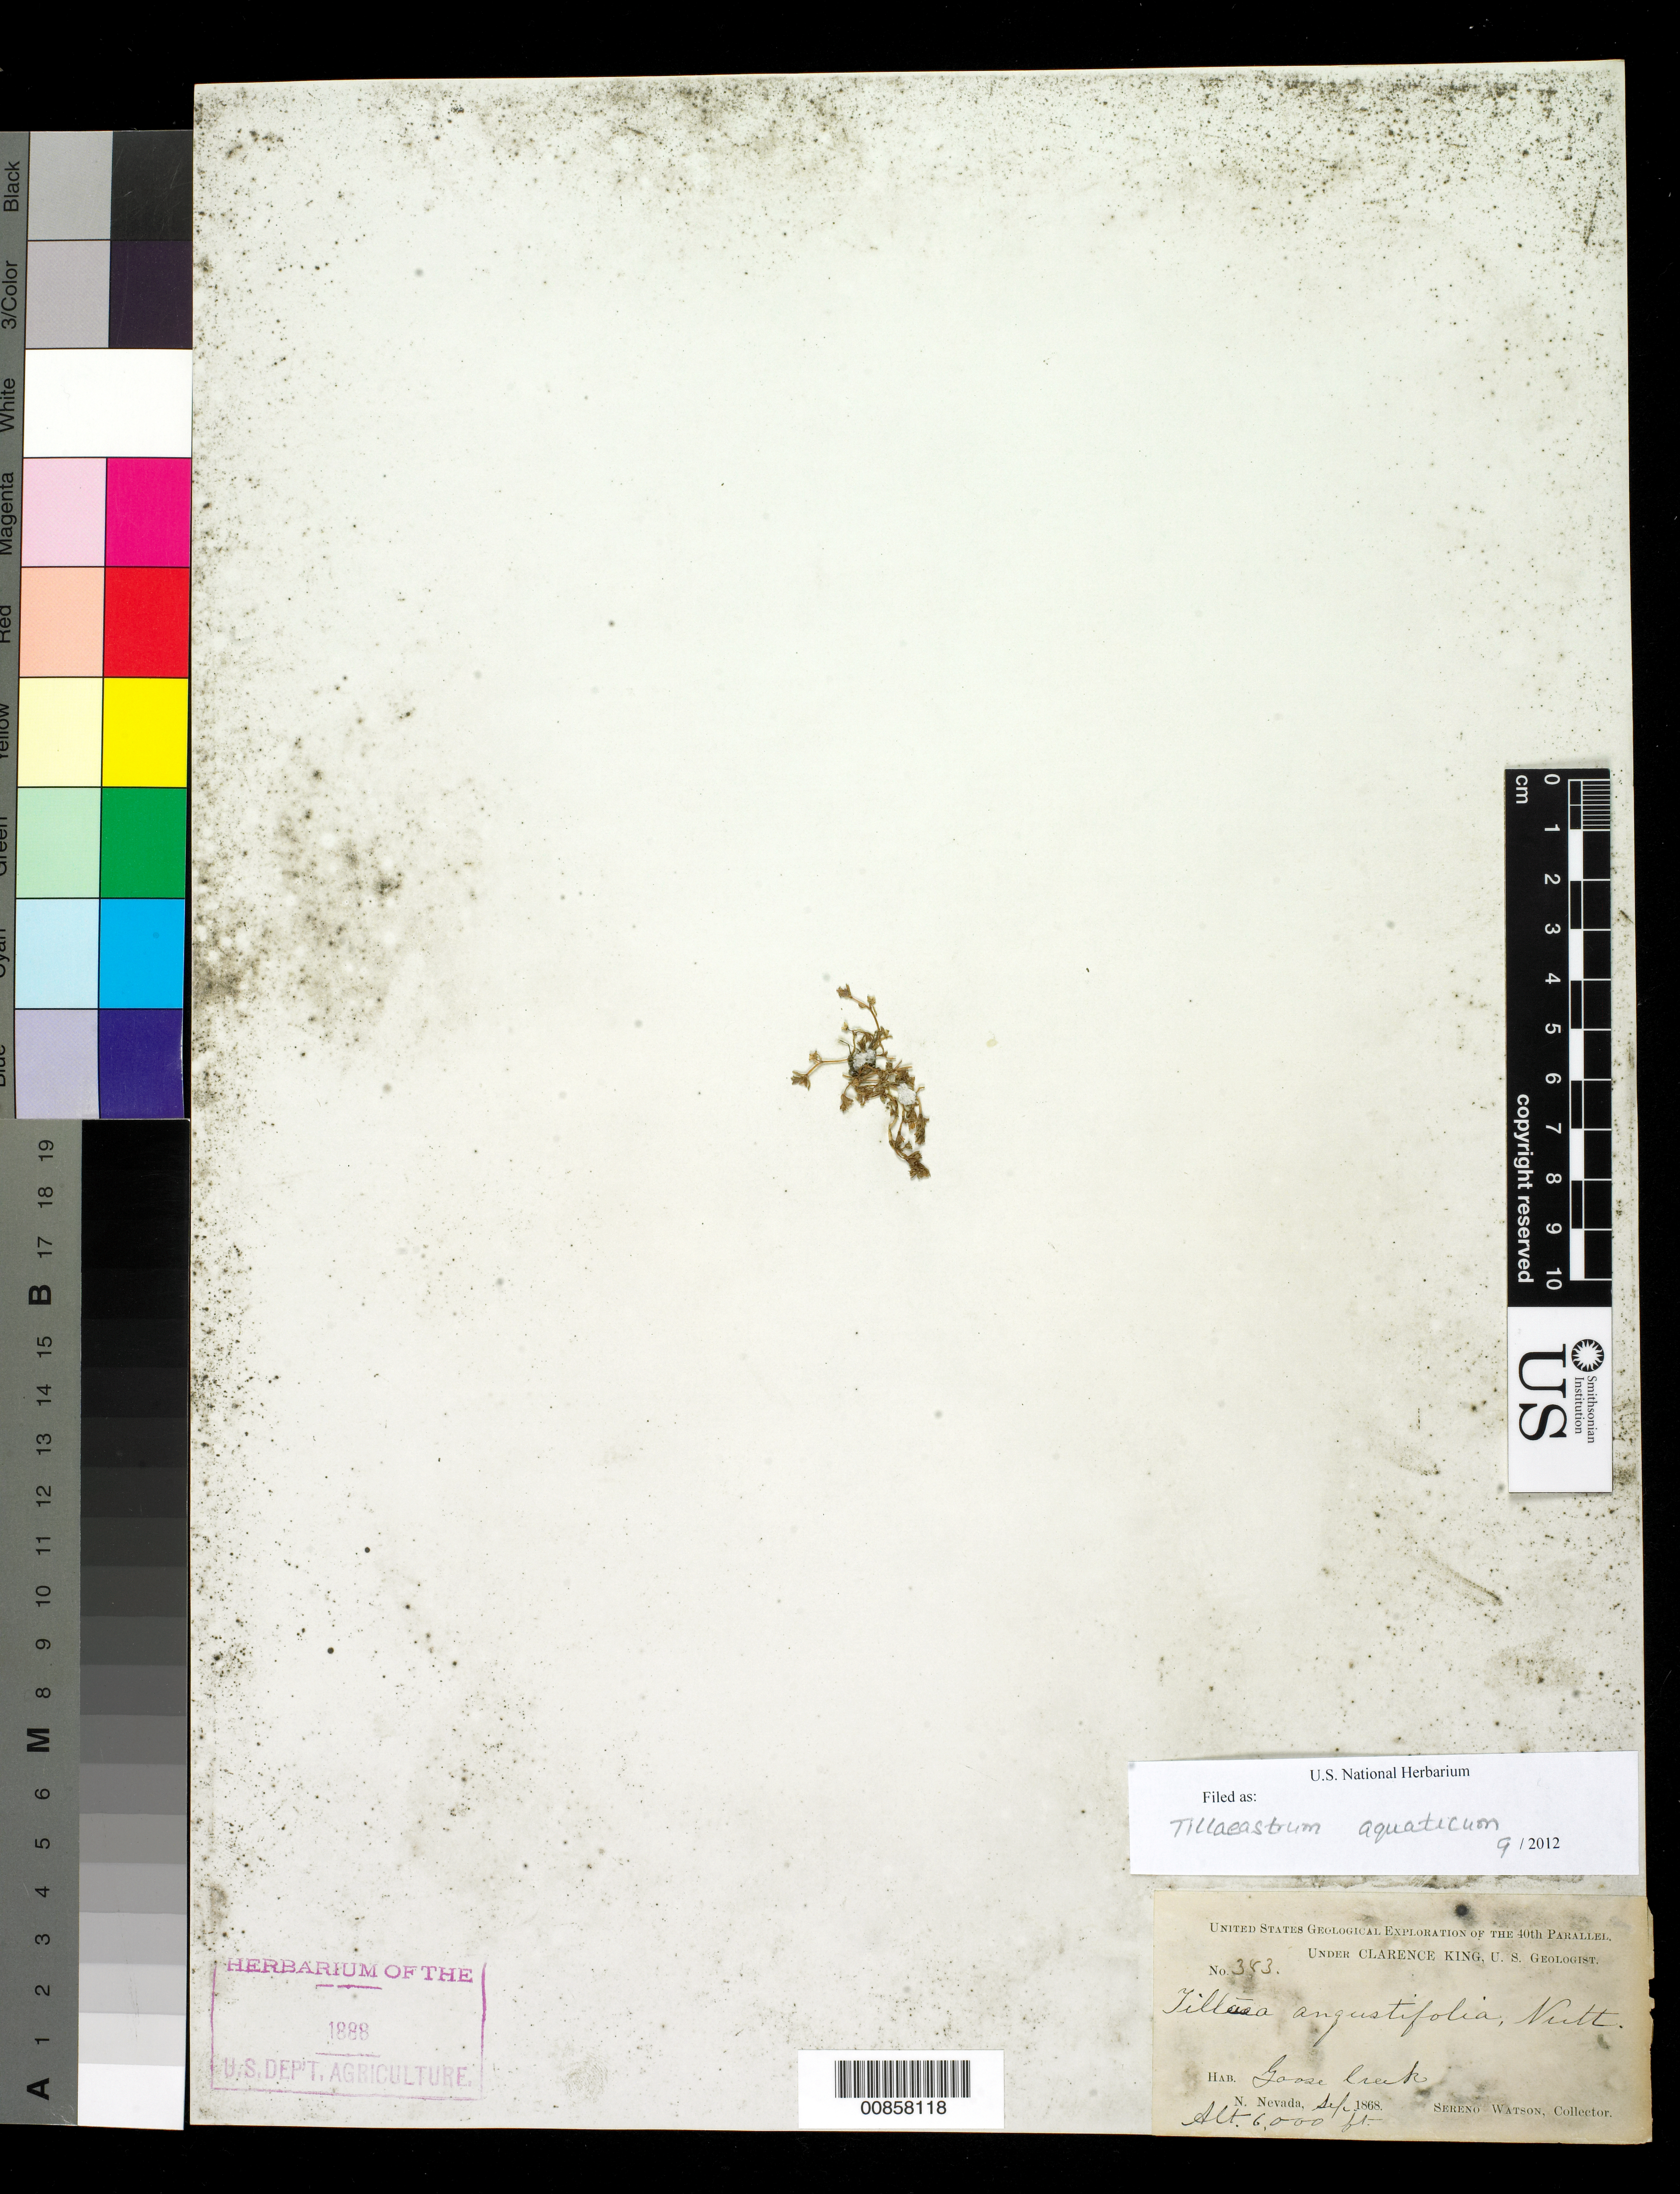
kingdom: Plantae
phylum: Tracheophyta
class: Magnoliopsida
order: Saxifragales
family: Crassulaceae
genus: Crassula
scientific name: Crassula aquatica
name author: (L.) Schönland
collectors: S. Watson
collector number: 383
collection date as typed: Sep 1868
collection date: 1868-09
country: United States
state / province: Nevada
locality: Goose Creek, N. Nevada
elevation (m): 1829